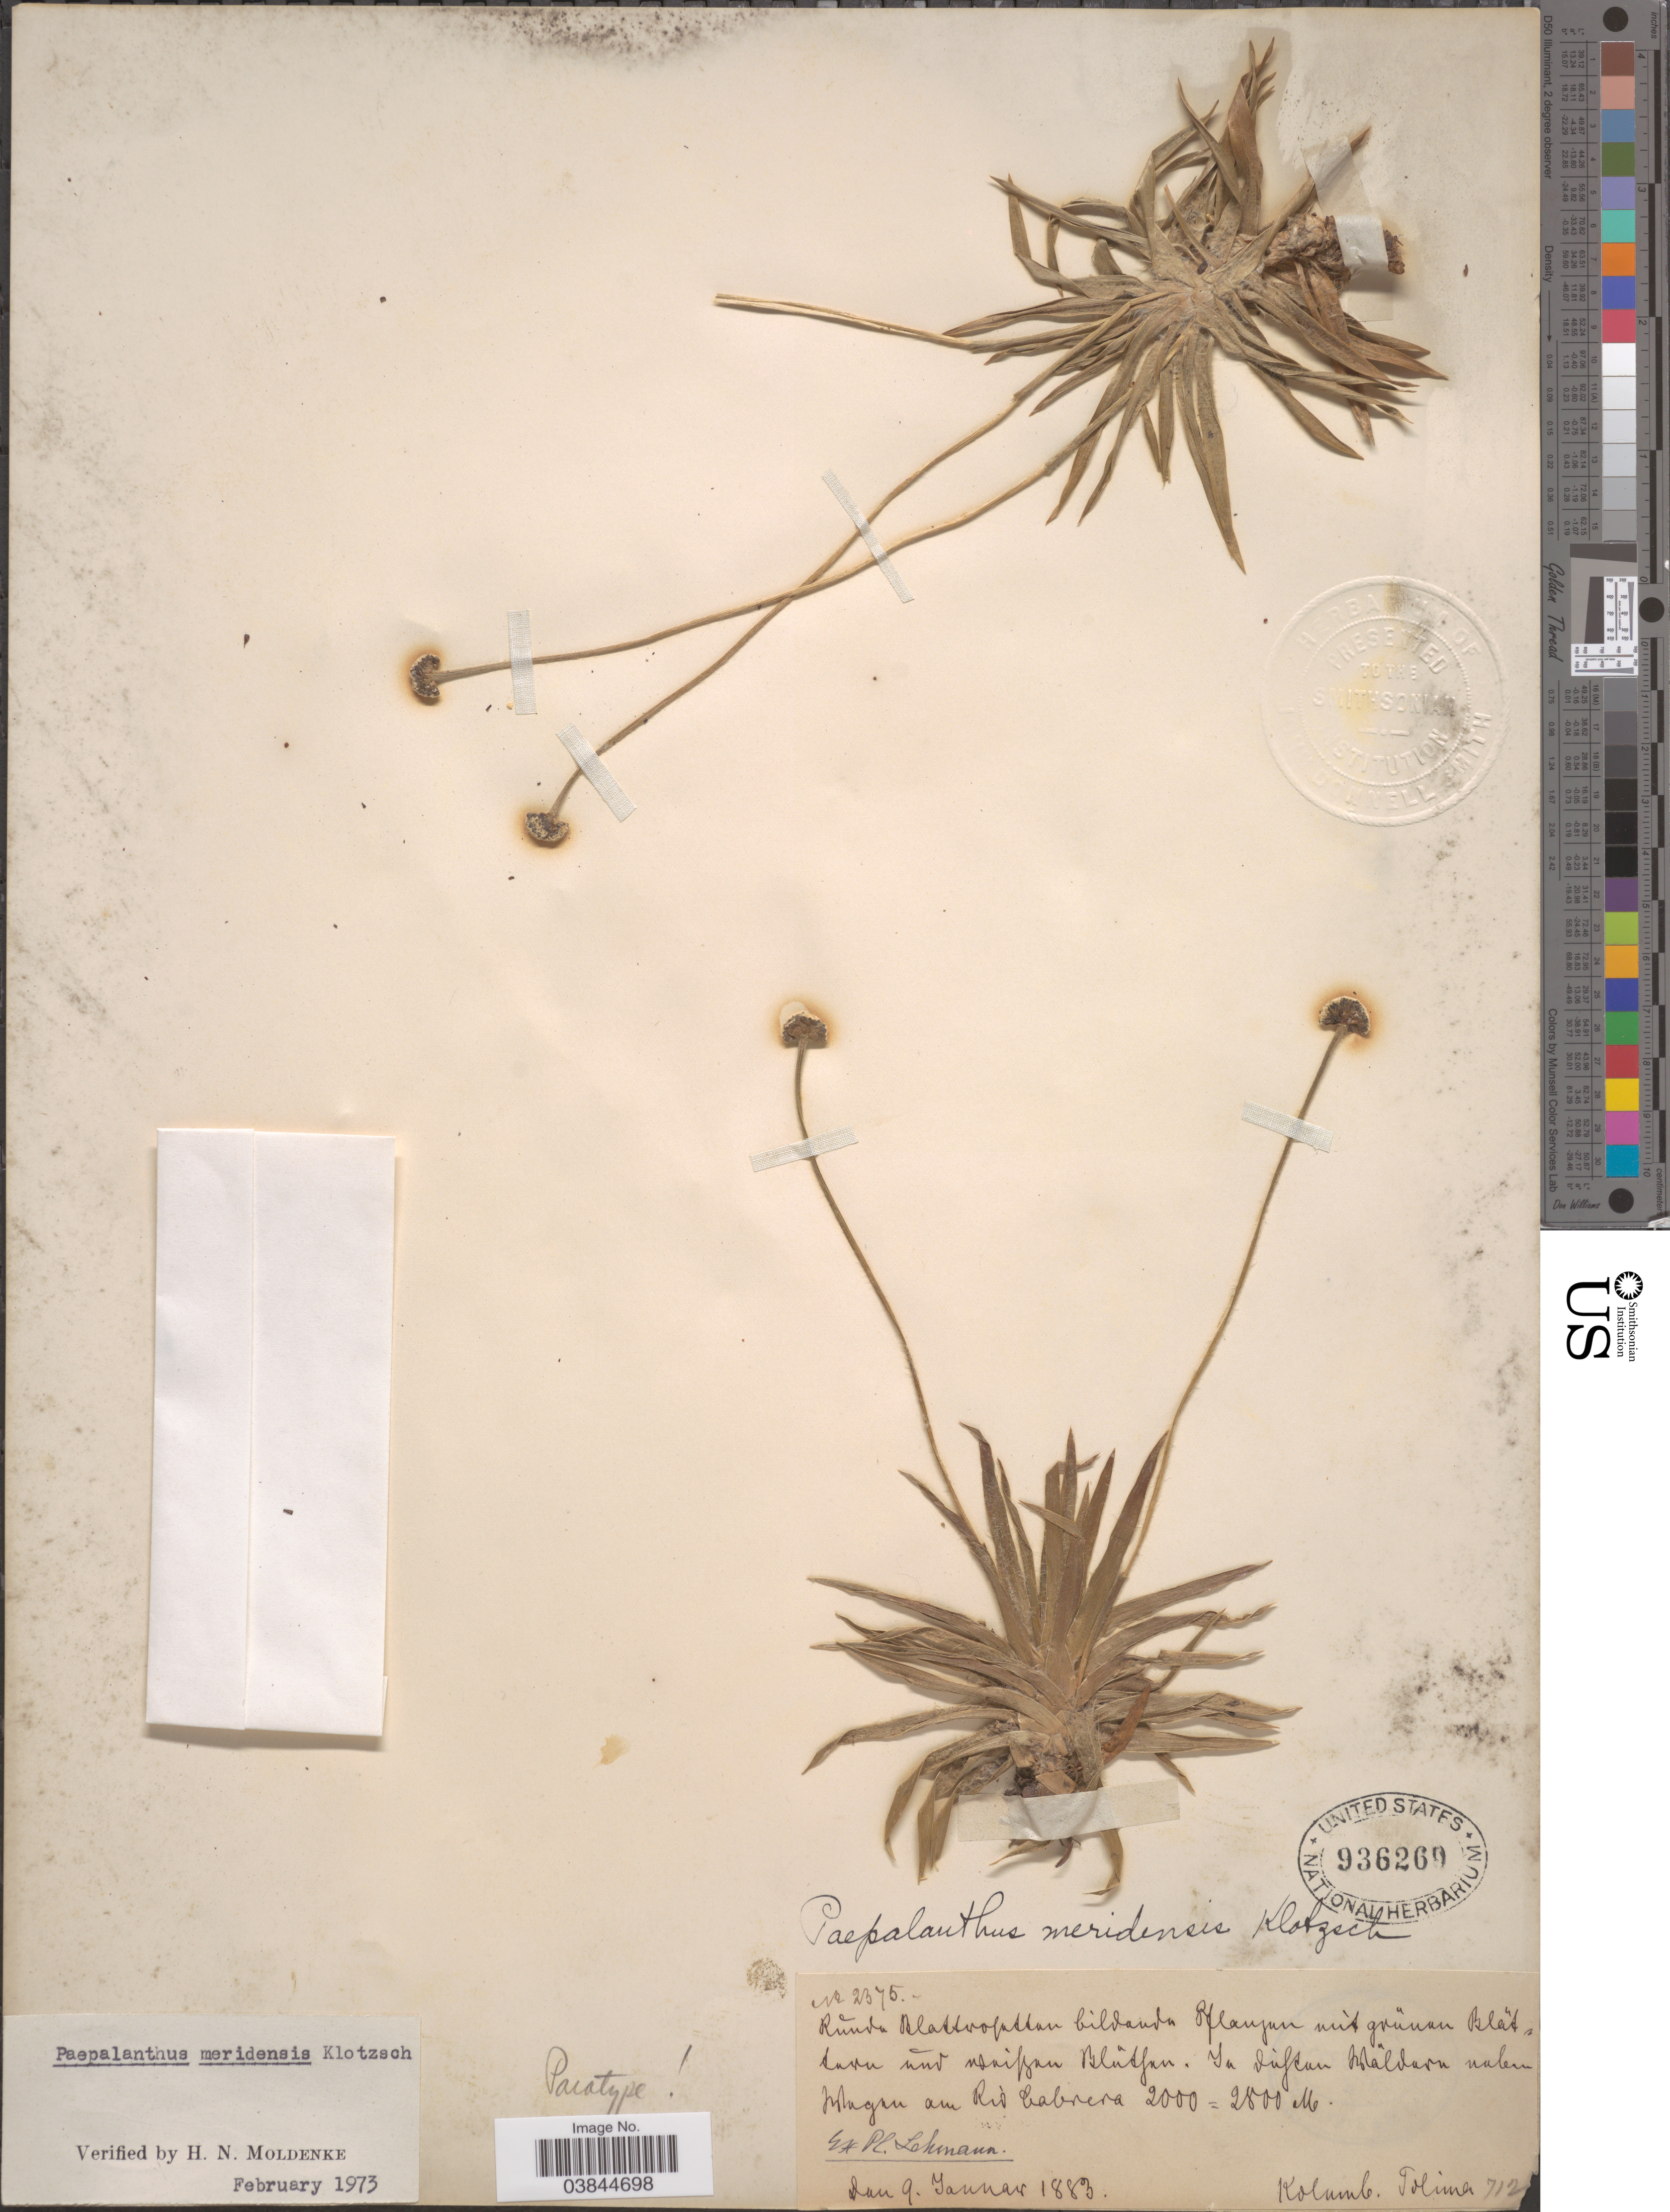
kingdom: Plantae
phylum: Tracheophyta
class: Liliopsida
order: Poales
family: Eriocaulaceae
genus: Paepalanthus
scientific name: Paepalanthus meridensis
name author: Klotzsch ex Körn.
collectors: I. Tanner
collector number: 2375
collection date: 1883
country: Colombia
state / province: Tolima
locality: Rūndu Bladtropddan bildaudu Splaujun nút grûnan Blât, turu ûnd nanipan Blûtfan. [interpreted] In dùfdun Mâlduru nalen mhugru am Río Cabrera. [interpreted]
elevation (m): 2000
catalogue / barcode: US 936269